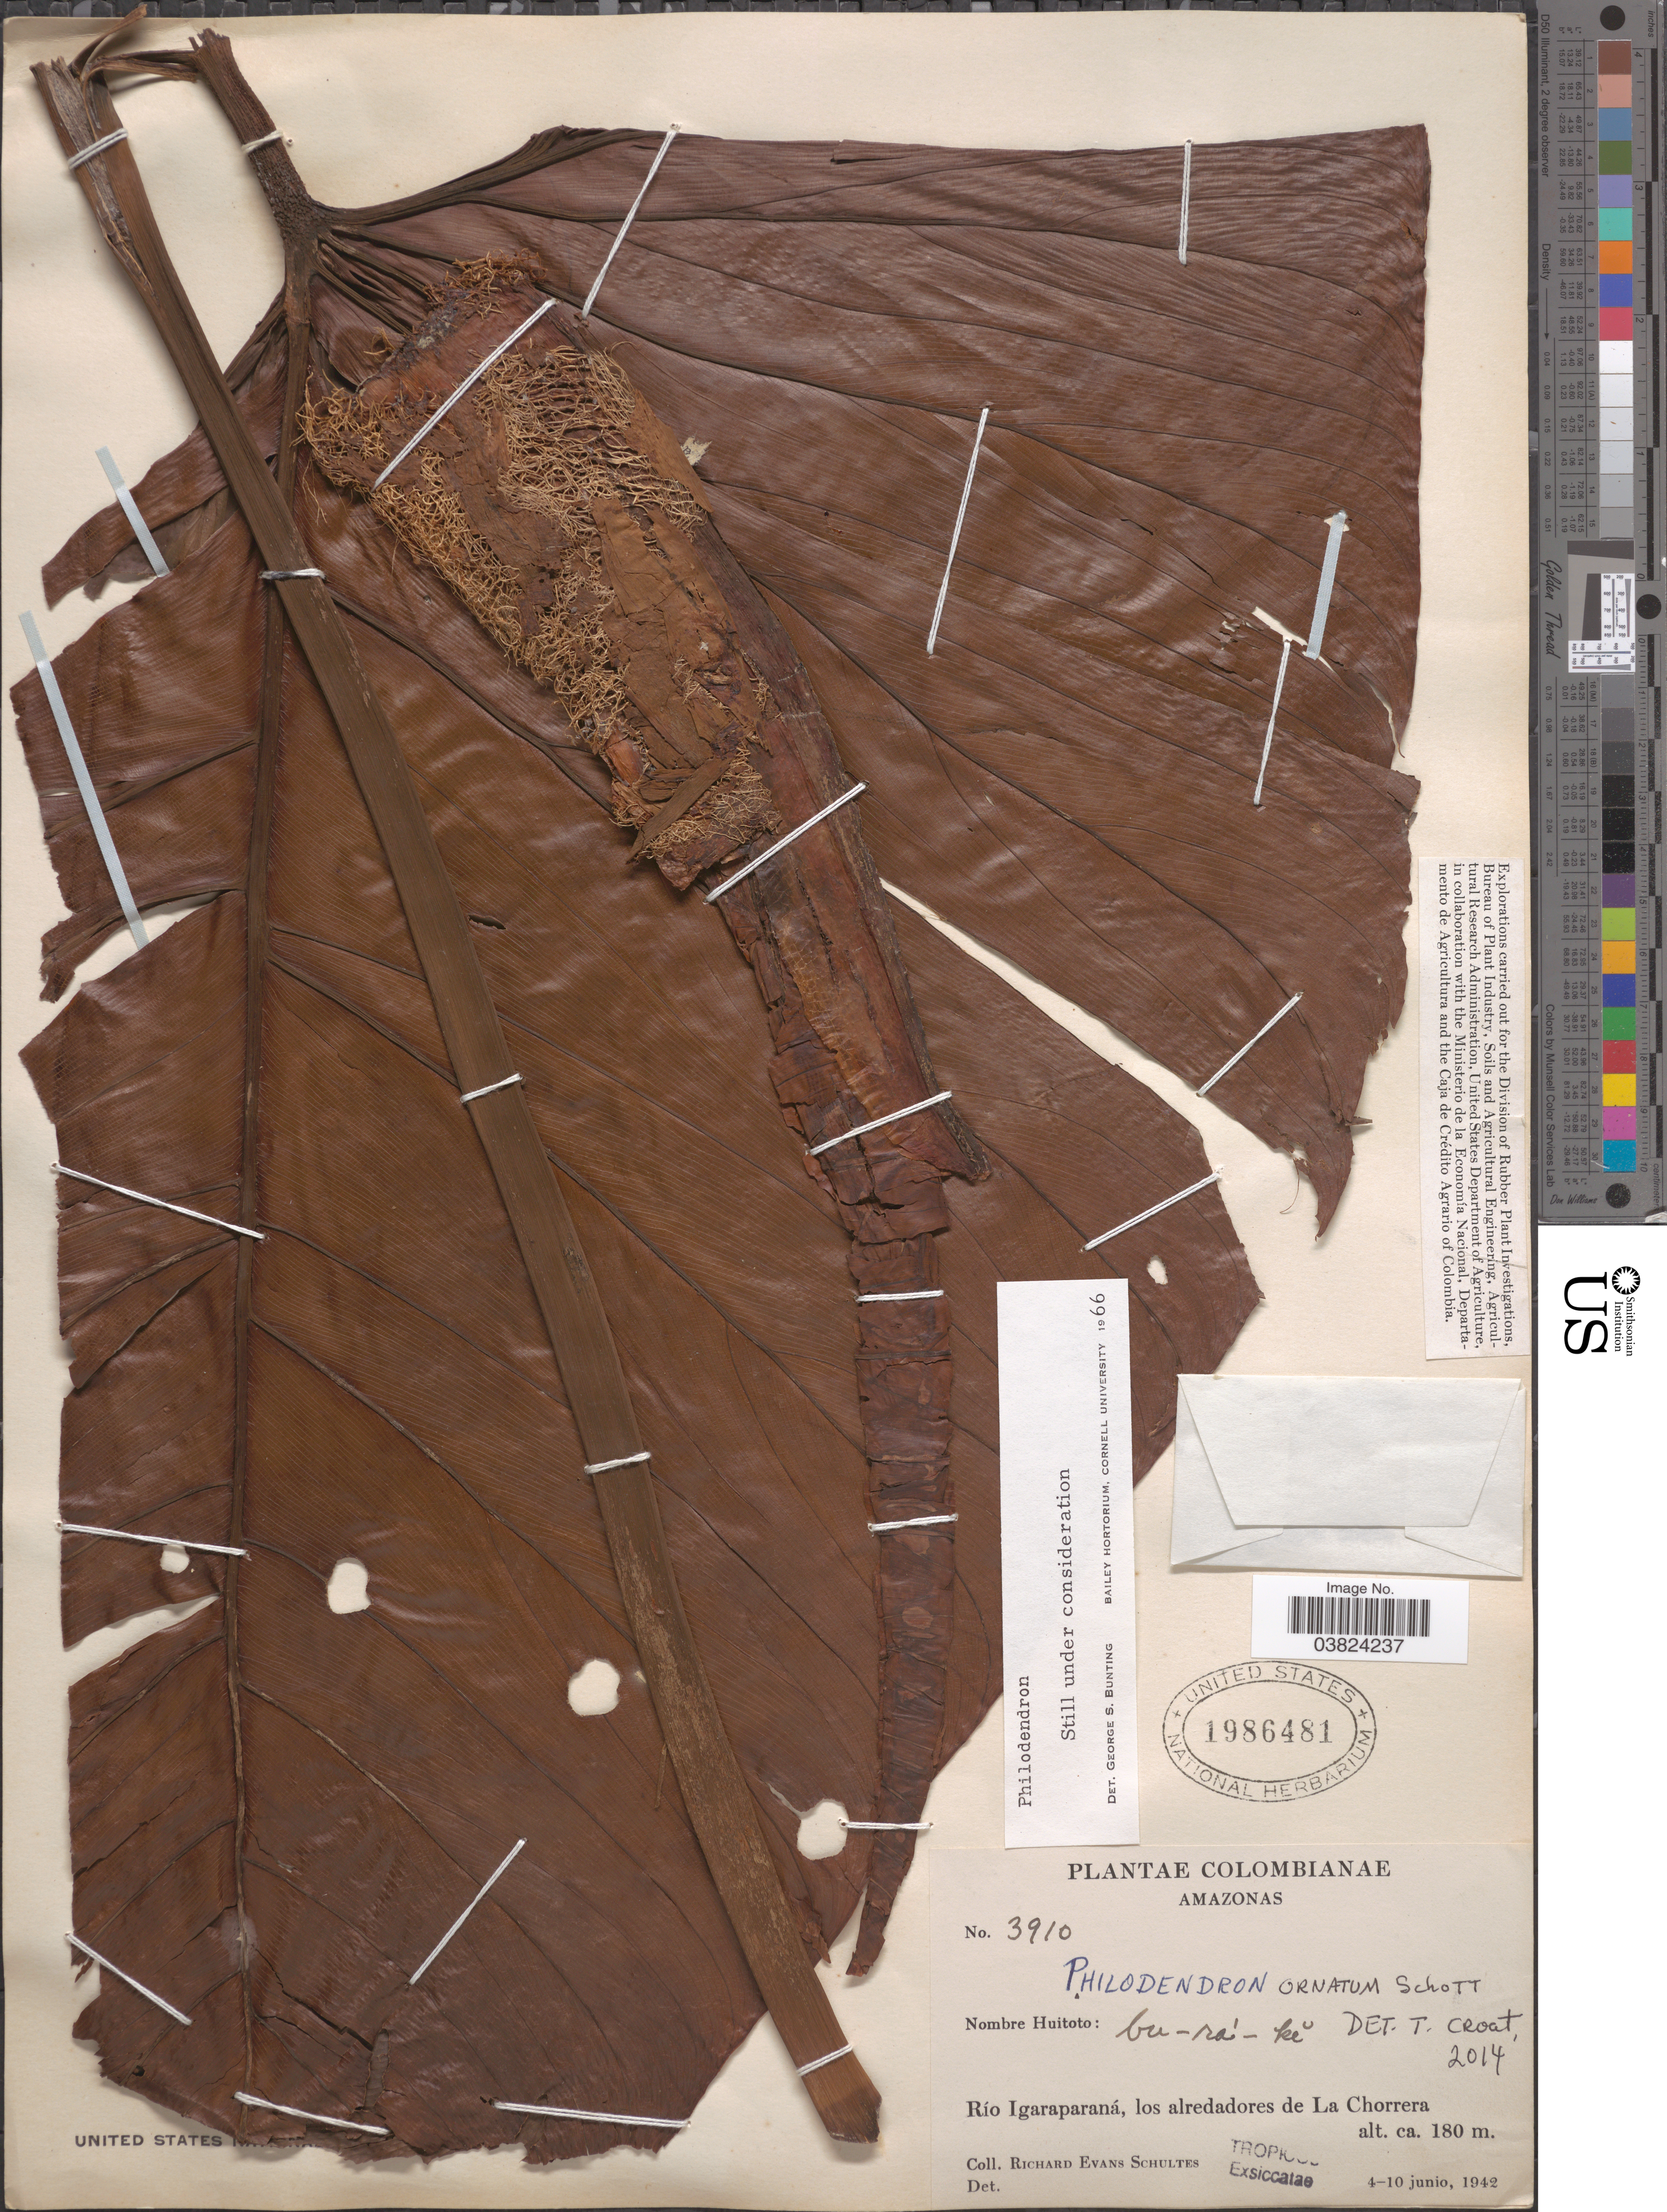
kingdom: Plantae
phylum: Tracheophyta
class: Liliopsida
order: Alismatales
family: Araceae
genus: Philodendron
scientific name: Philodendron ornatum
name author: Schott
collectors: R. E. Schultes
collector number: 3910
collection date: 1942-06-04/1942-06-10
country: Colombia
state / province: Amazônas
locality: Río Igaraparaná, los alrededores de La Chorrera.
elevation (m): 180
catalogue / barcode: US 1986481